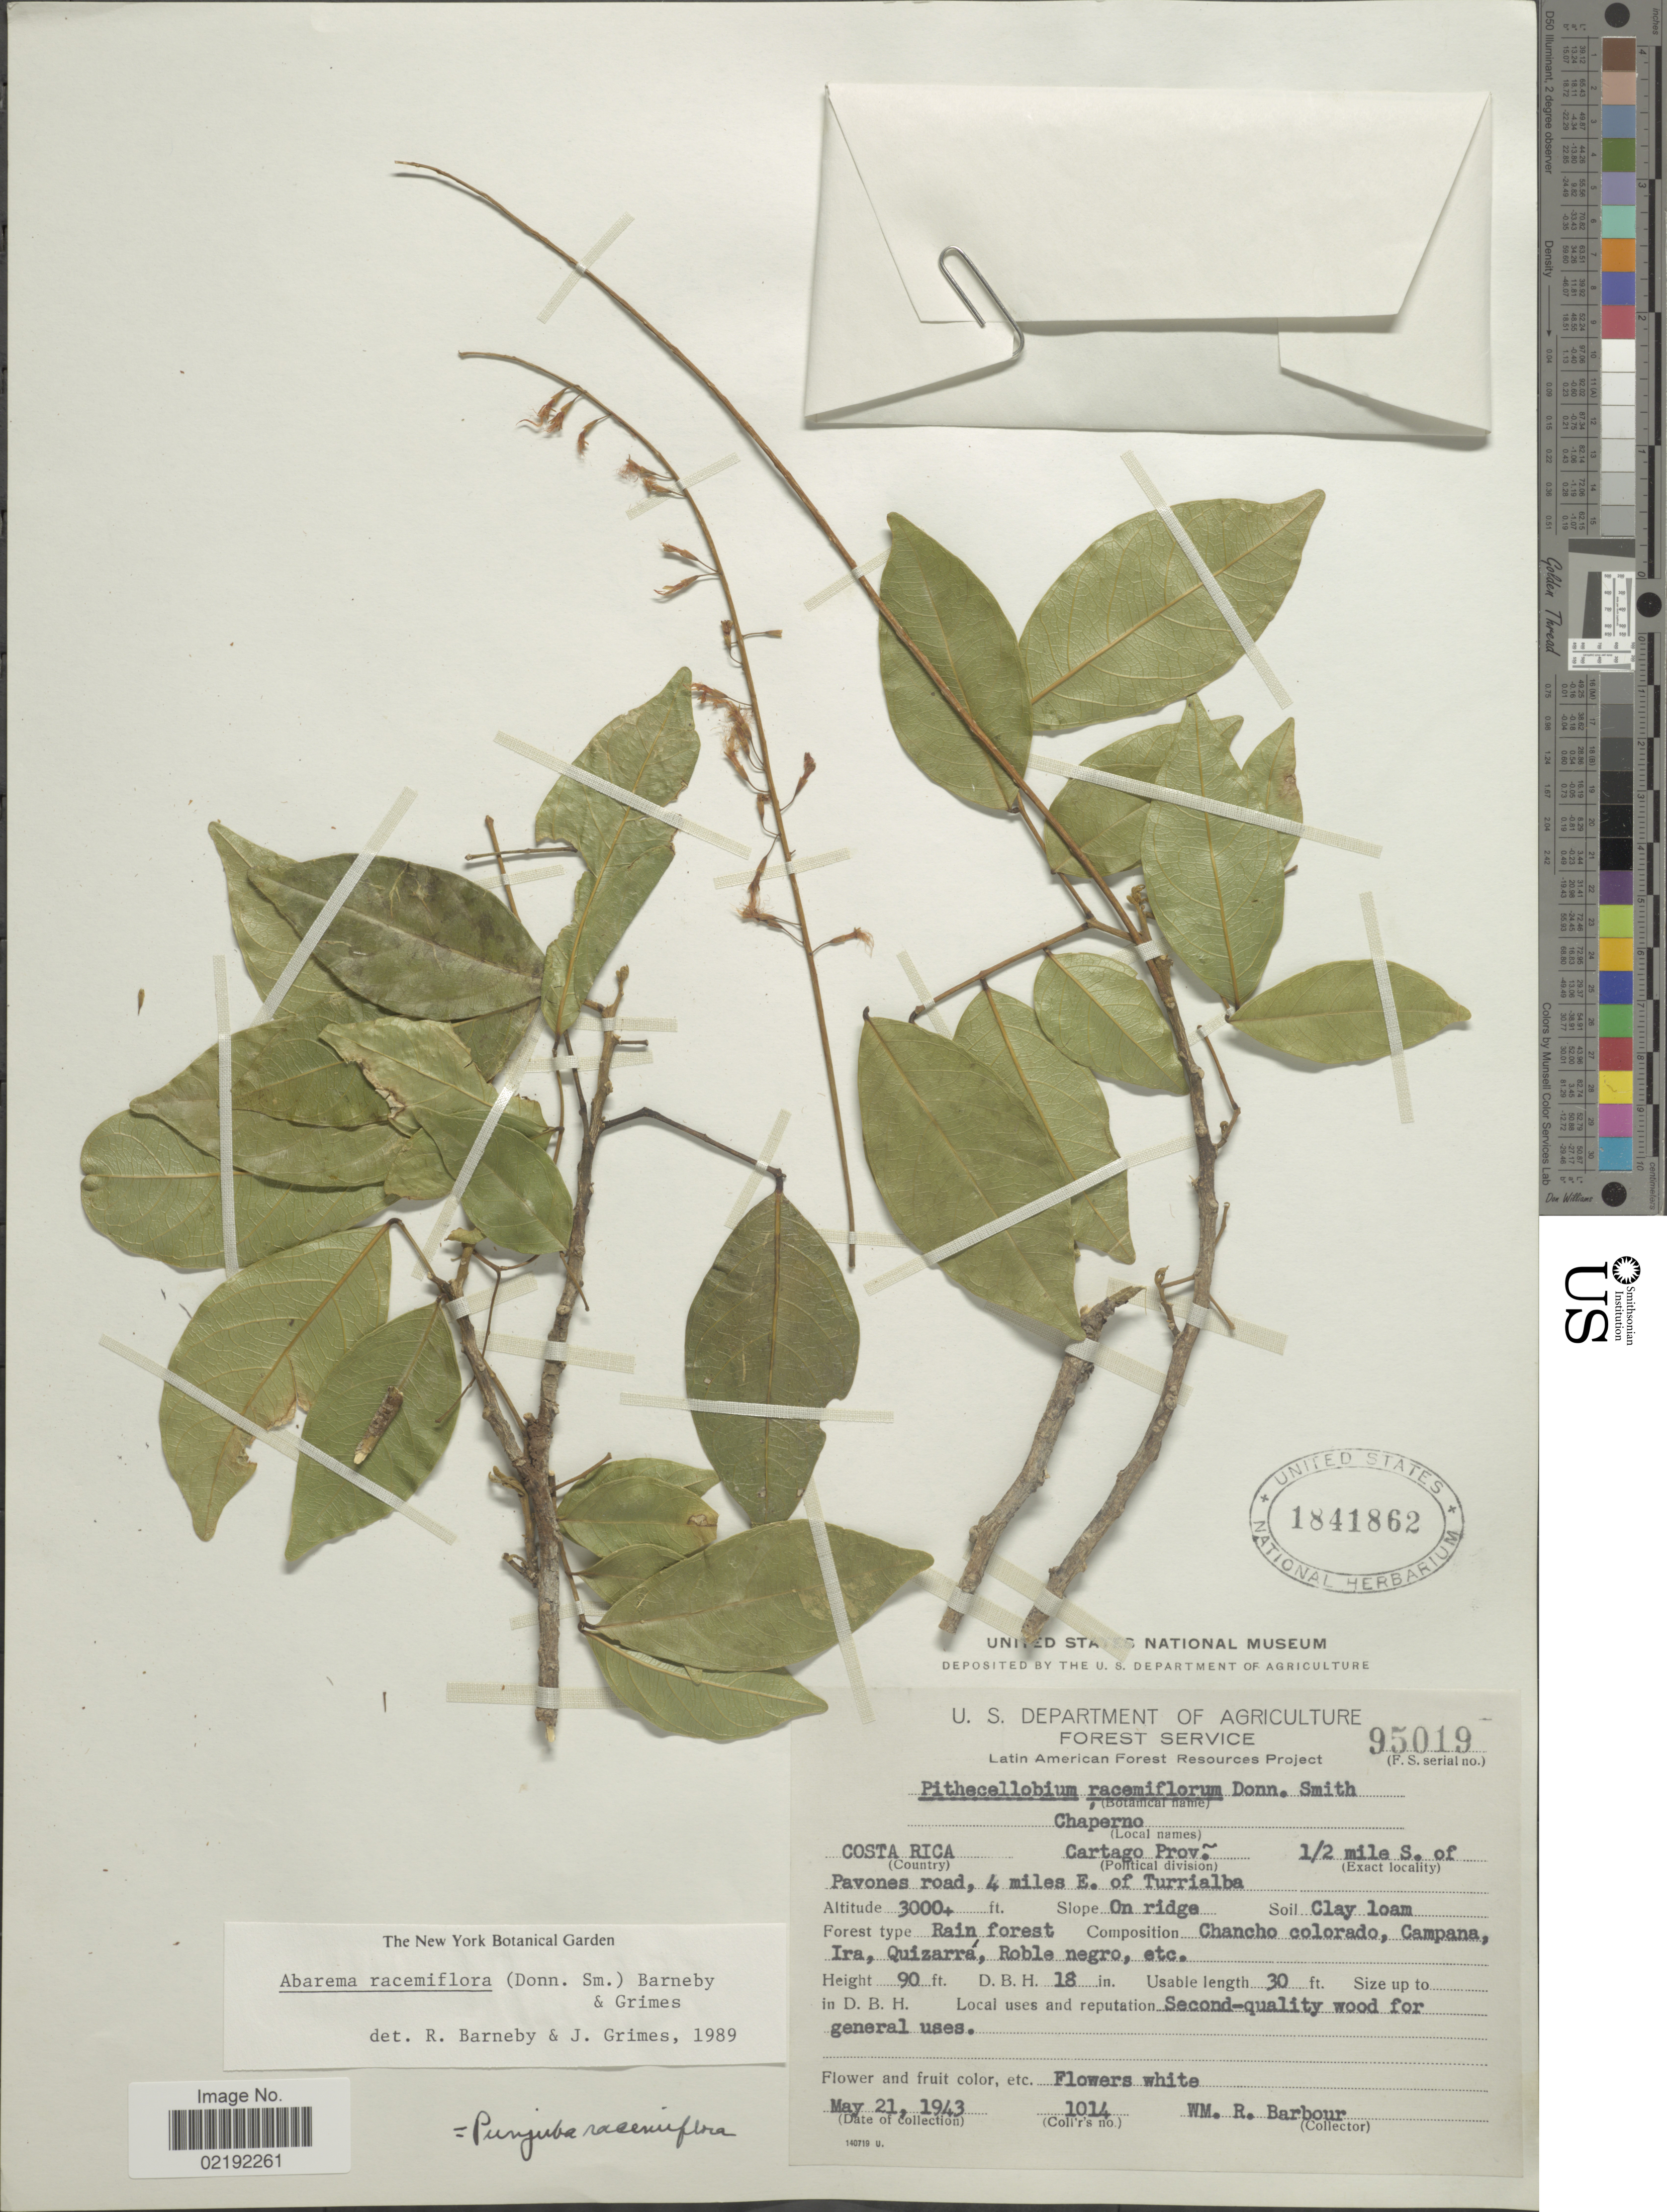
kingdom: Plantae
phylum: Tracheophyta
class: Magnoliopsida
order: Fabales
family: Fabaceae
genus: Punjuba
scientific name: Punjuba racemiflora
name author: (Donn. Sm.) Britton & Rose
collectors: W. Barbour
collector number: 1014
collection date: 1943-05-21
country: Costa Rica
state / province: Cartago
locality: ½ mile S of Pavones road, 4 miles E of Turrialba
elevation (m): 914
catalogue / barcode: US 1841862